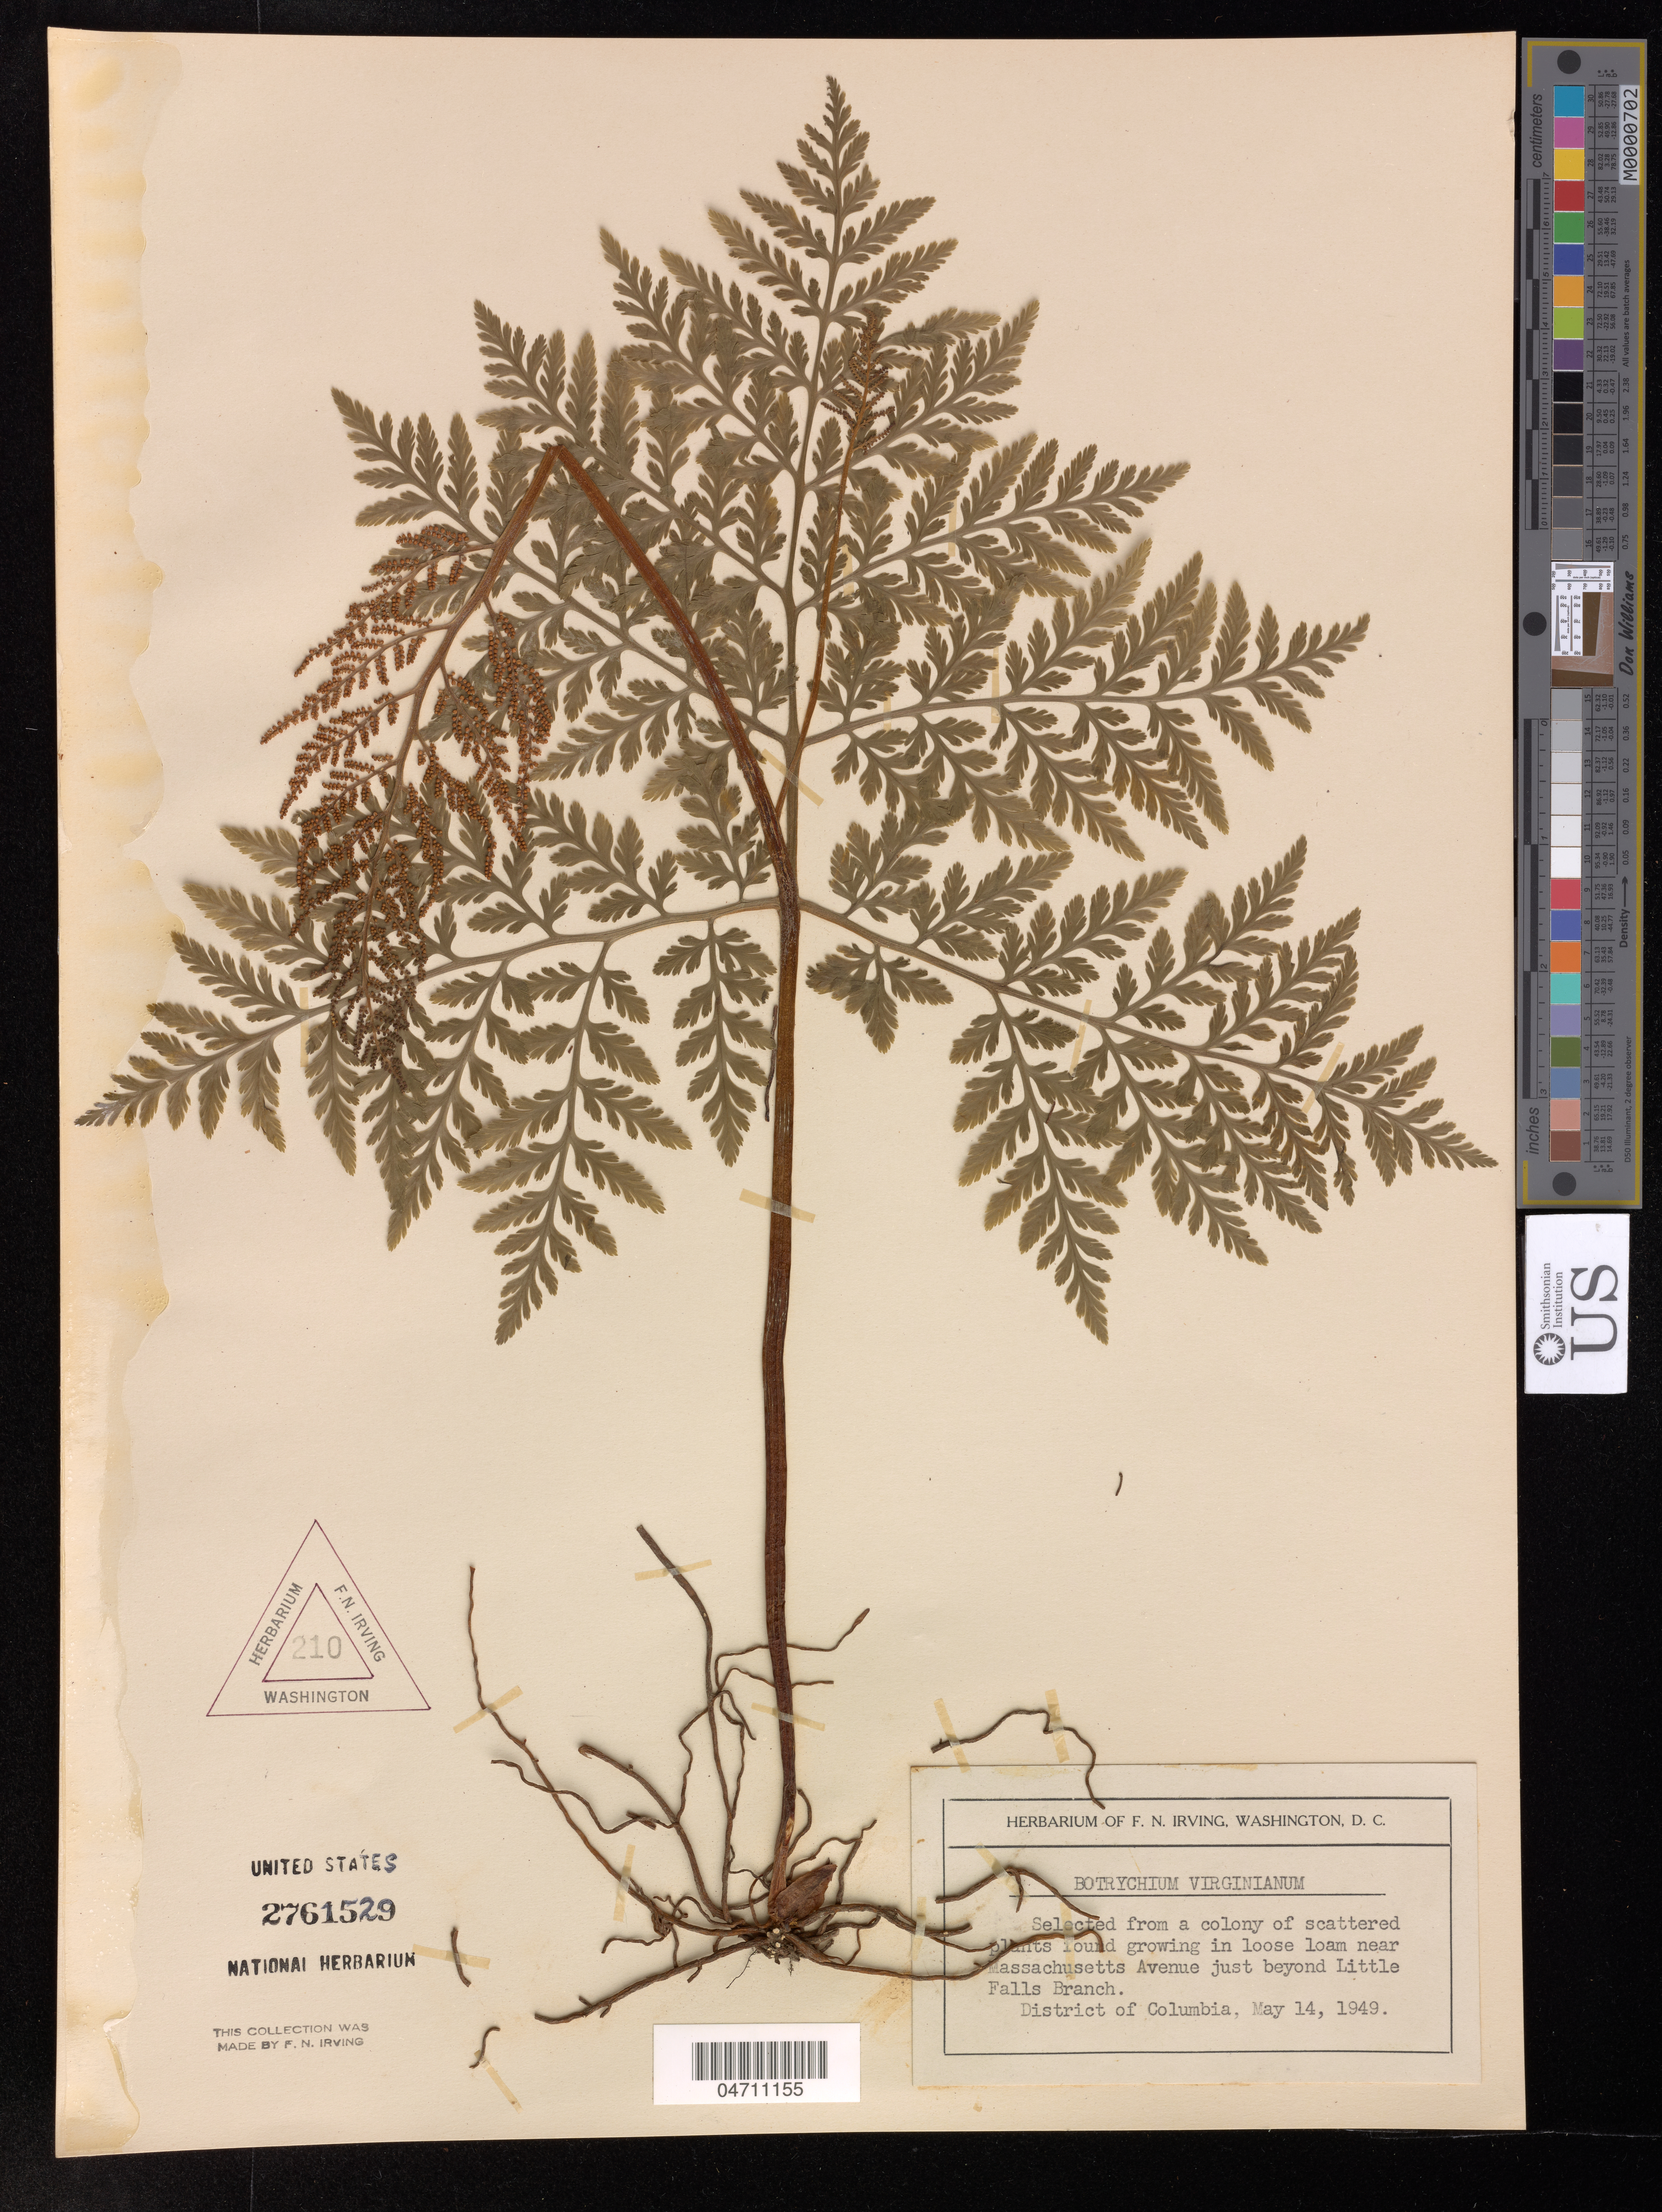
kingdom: Plantae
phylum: Tracheophyta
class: Polypodiopsida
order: Ophioglossales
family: Ophioglossaceae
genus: Botrychium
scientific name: Botrychium virginianum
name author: (L.) Sw.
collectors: F. Irving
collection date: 1949-05-14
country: United States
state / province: District of Columbia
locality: Near Massachusetts Avenue just beyond Little Falls Branch.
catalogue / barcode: US 2761529